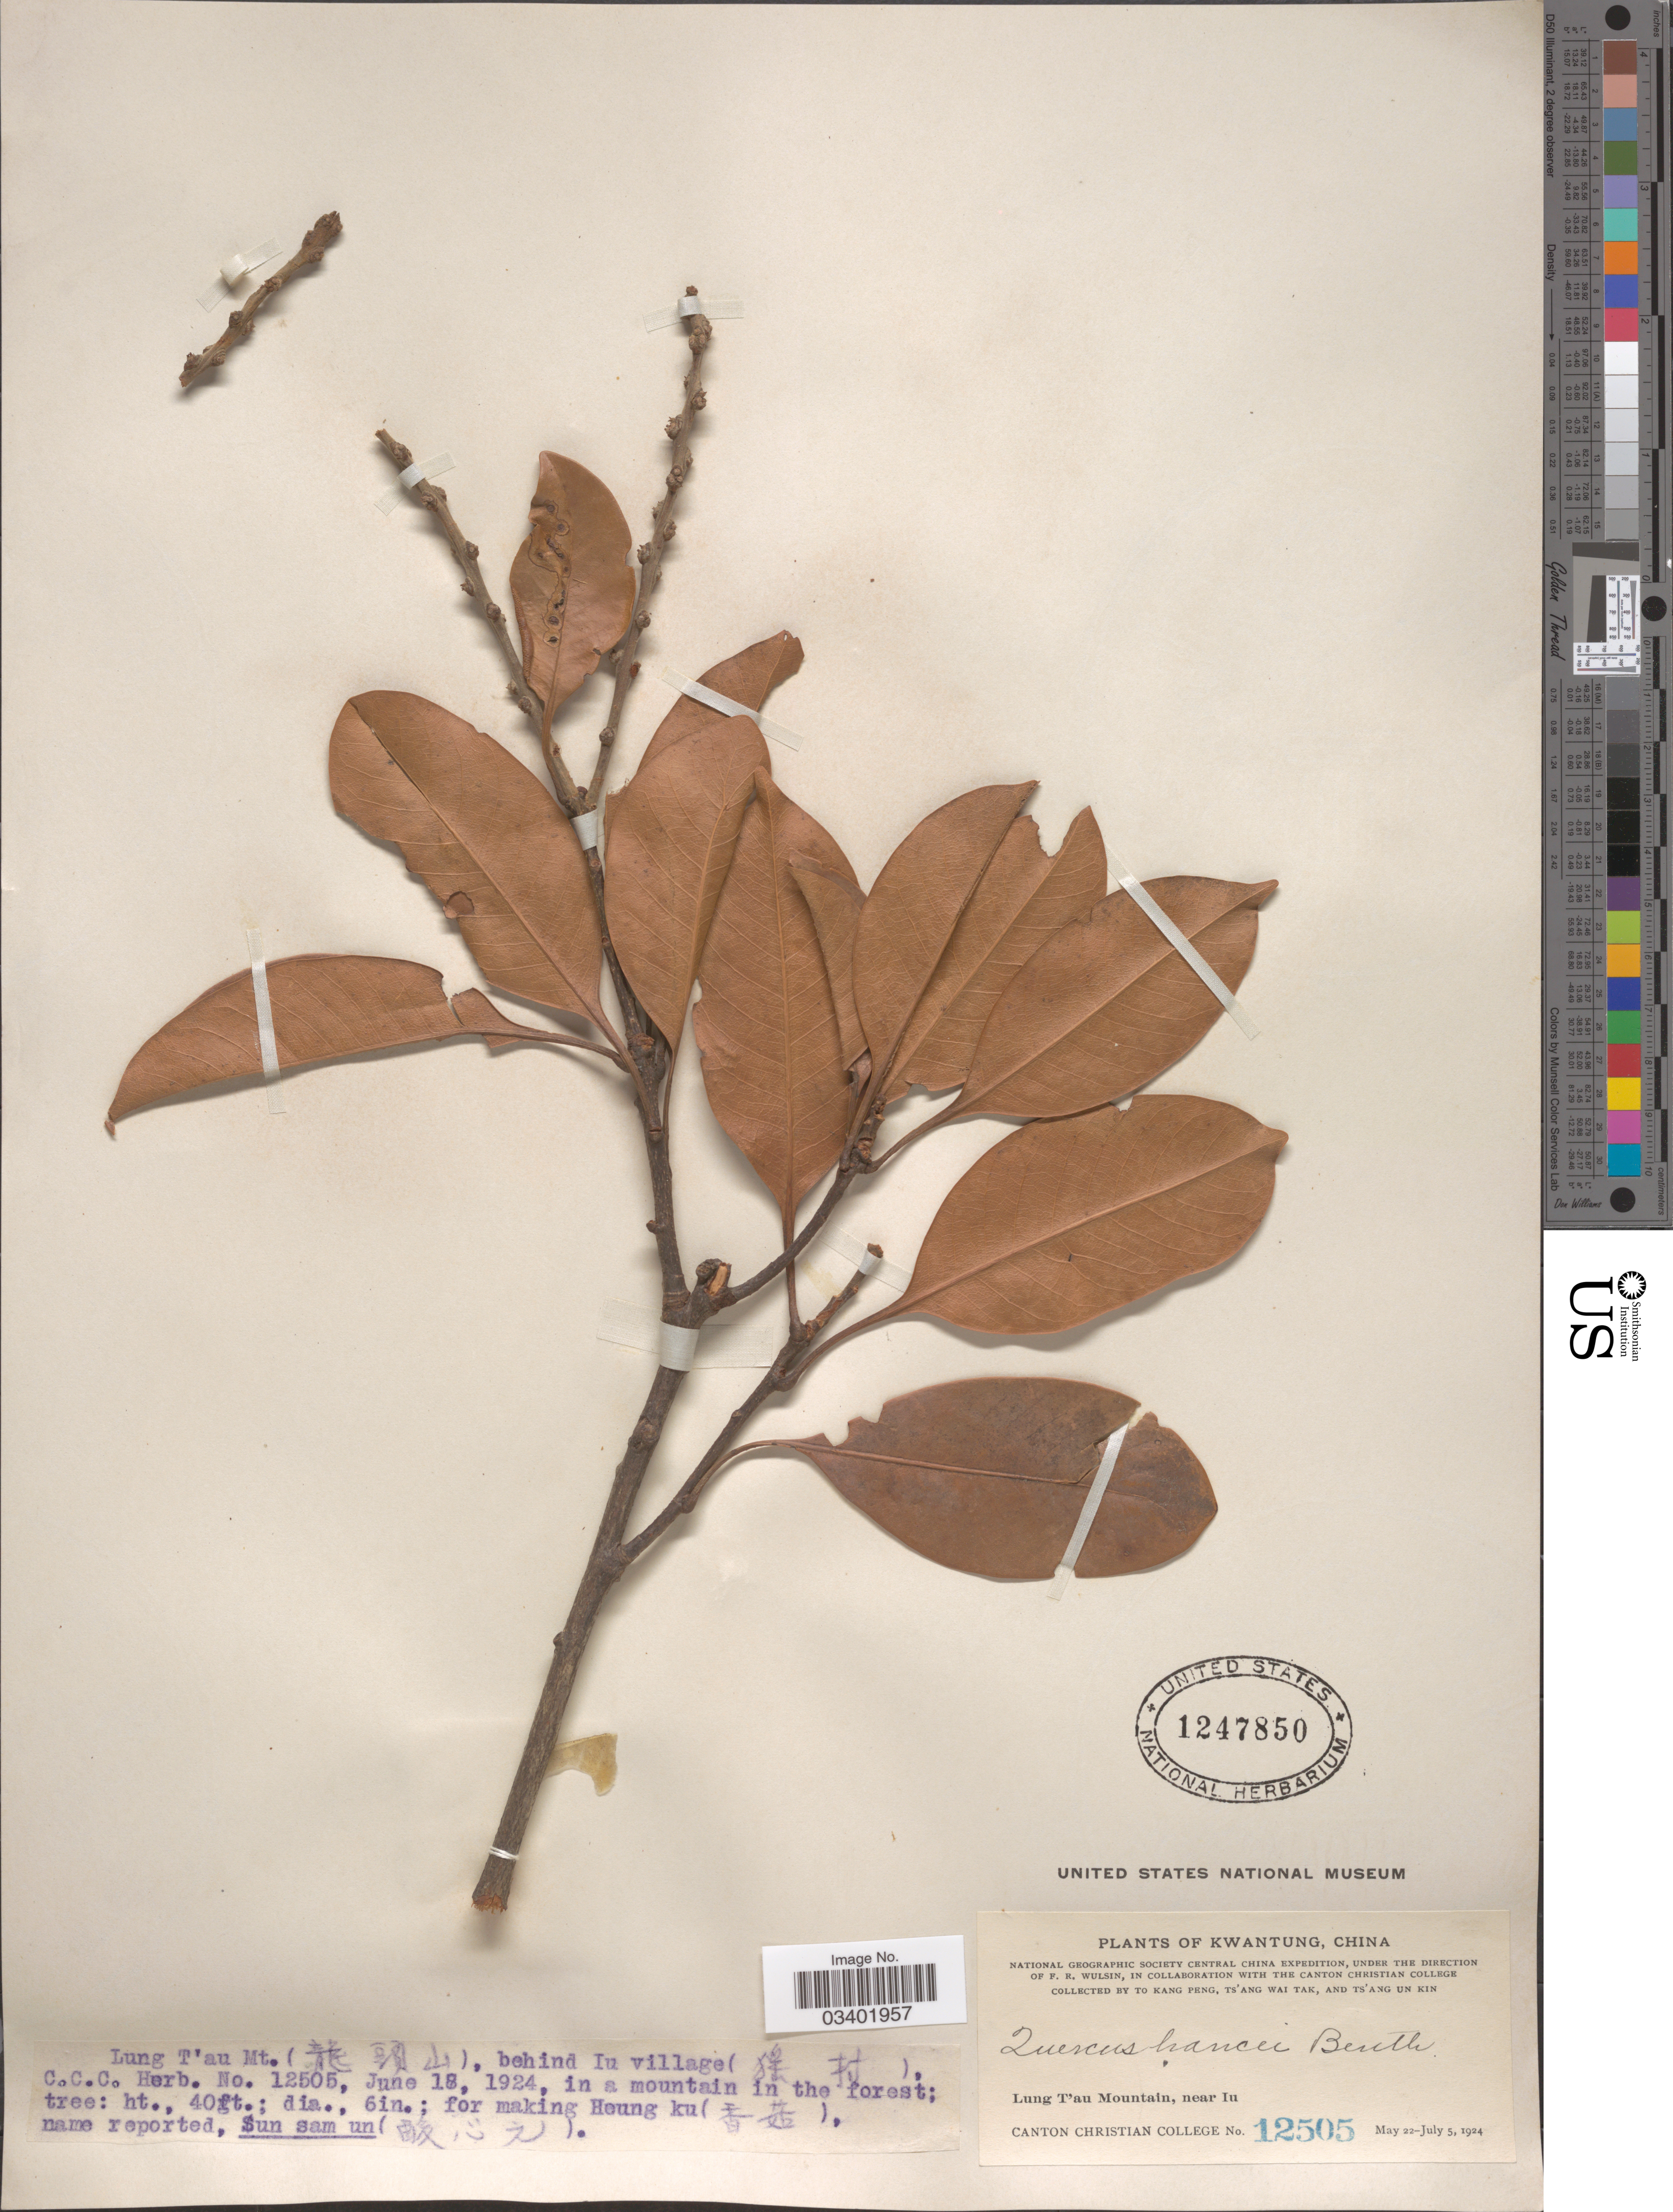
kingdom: Plantae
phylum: Tracheophyta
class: Magnoliopsida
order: Fagales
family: Fagaceae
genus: Lithocarpus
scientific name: Lithocarpus hancei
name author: (Benth.) Rehder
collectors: To Kang P'eng, W. T. Tsang & Ts' Ang Un Kin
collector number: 12505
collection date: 1924-06-18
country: China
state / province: Guangdong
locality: Kwangtung. Lung T'au Mountain, near Iu. (X), behind Iu village (X).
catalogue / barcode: US 1247850